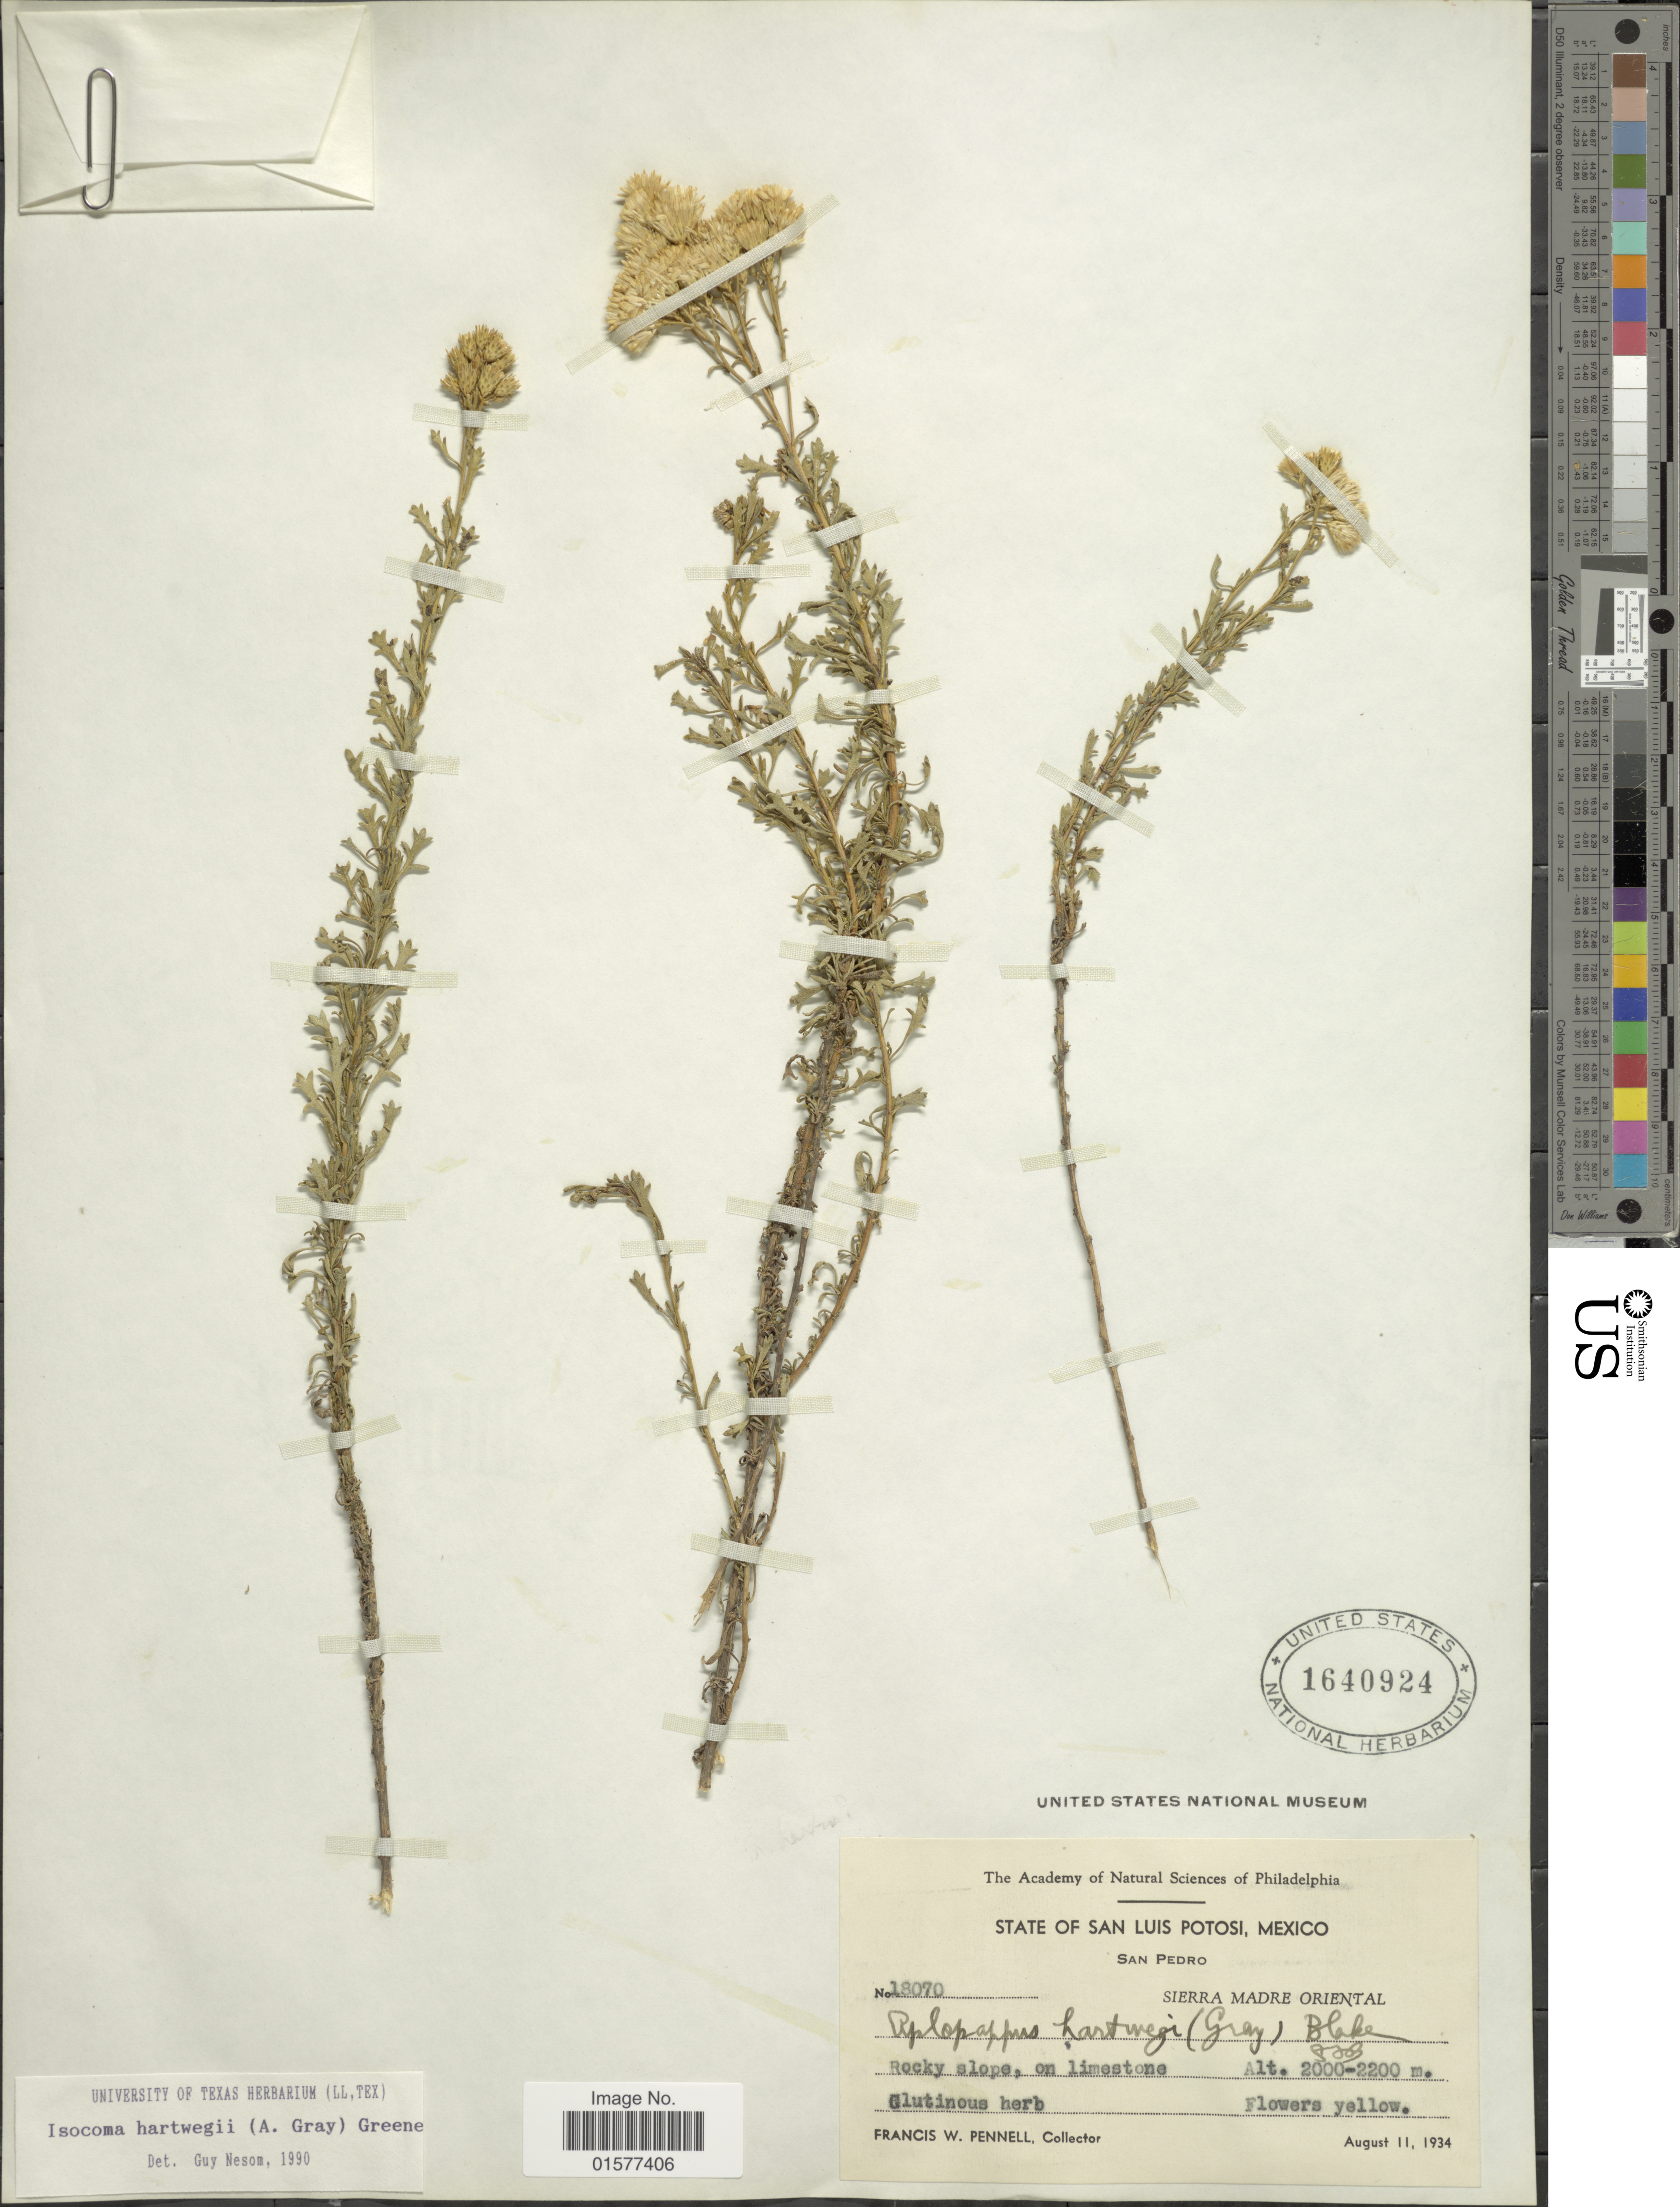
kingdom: Plantae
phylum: Tracheophyta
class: Magnoliopsida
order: Asterales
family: Asteraceae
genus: Isocoma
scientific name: Isocoma hartwegii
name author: (A. Gray) Greene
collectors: F. W. Pennell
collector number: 18070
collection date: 1934-08-11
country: Mexico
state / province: San Luis Potosí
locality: State of San Luis Potoso, Mexico, San Pedro, Sierra Madre Oriental, Rocky slope, on limestone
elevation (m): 2000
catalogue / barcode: US 1640924